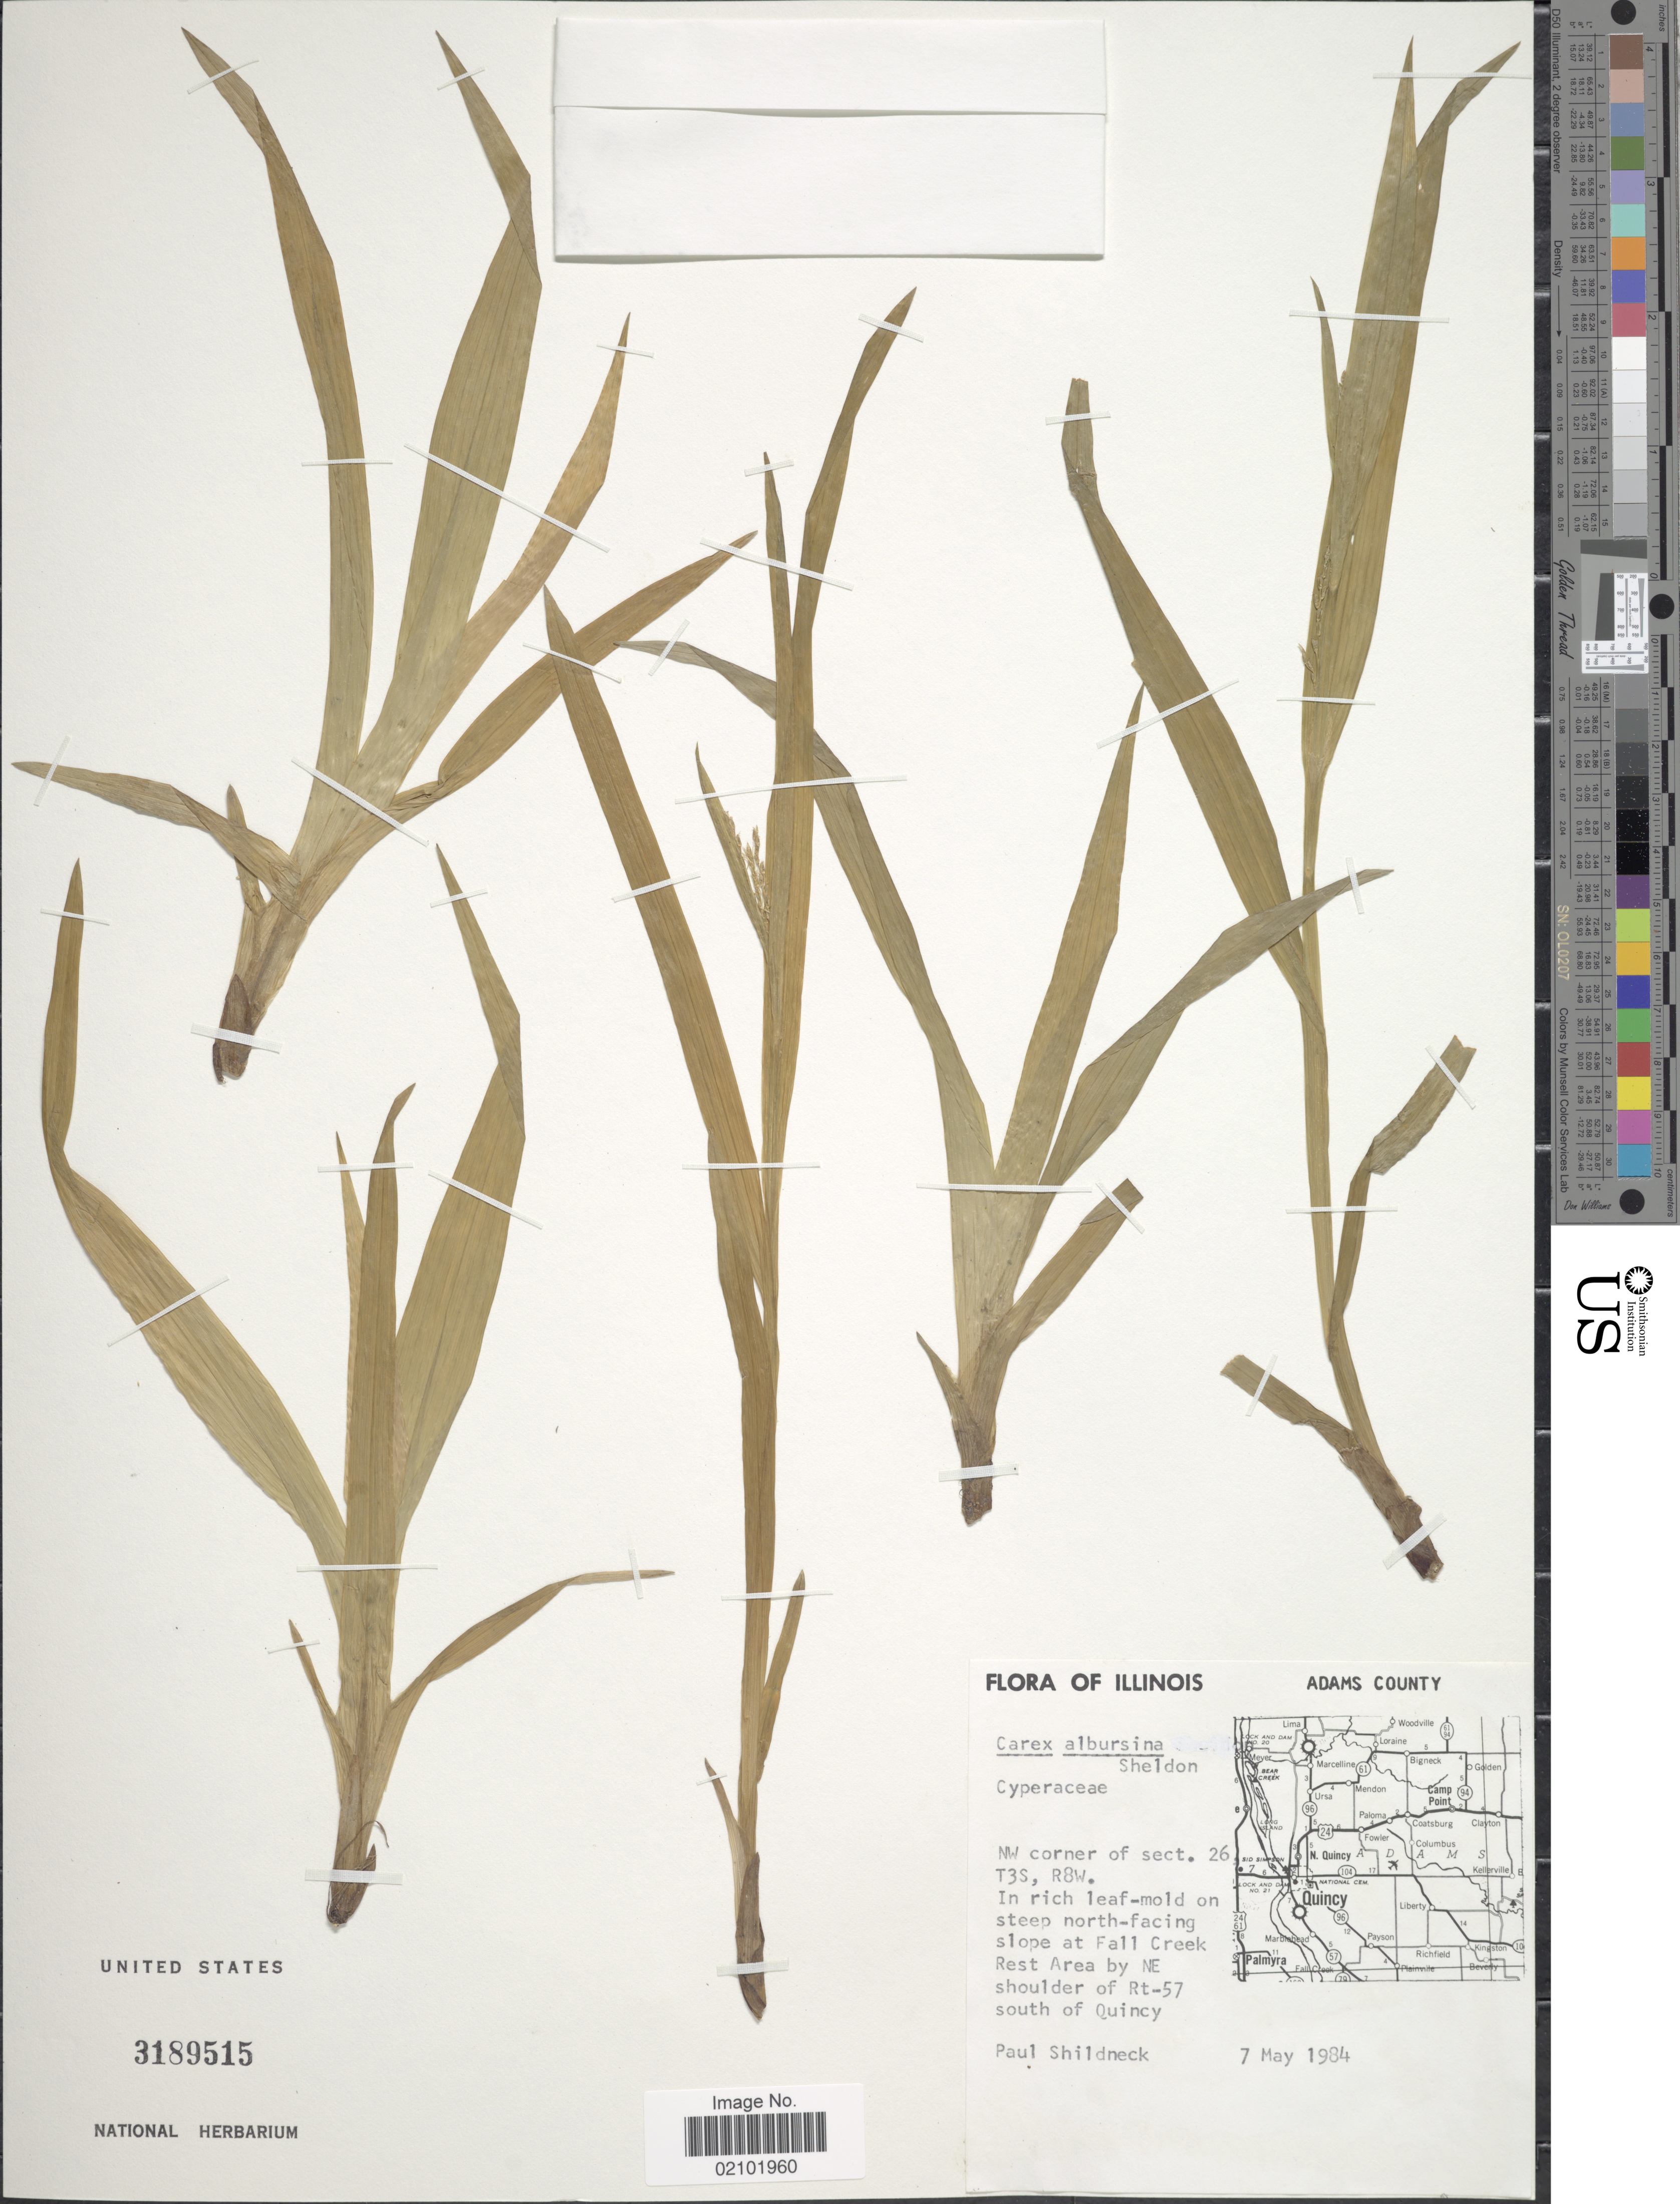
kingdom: Plantae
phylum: Tracheophyta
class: Liliopsida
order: Poales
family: Cyperaceae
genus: Carex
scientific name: Carex albursina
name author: E. Sheld.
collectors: P. Shildneck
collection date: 1984-05-07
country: United States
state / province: Illinois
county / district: Adams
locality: NW corner of sect. 26 T3S, R8W/ north-facing slope at Fall Creek Rest Area by NE shoulder of Rt-57 south of Quincy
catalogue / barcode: US 3189515